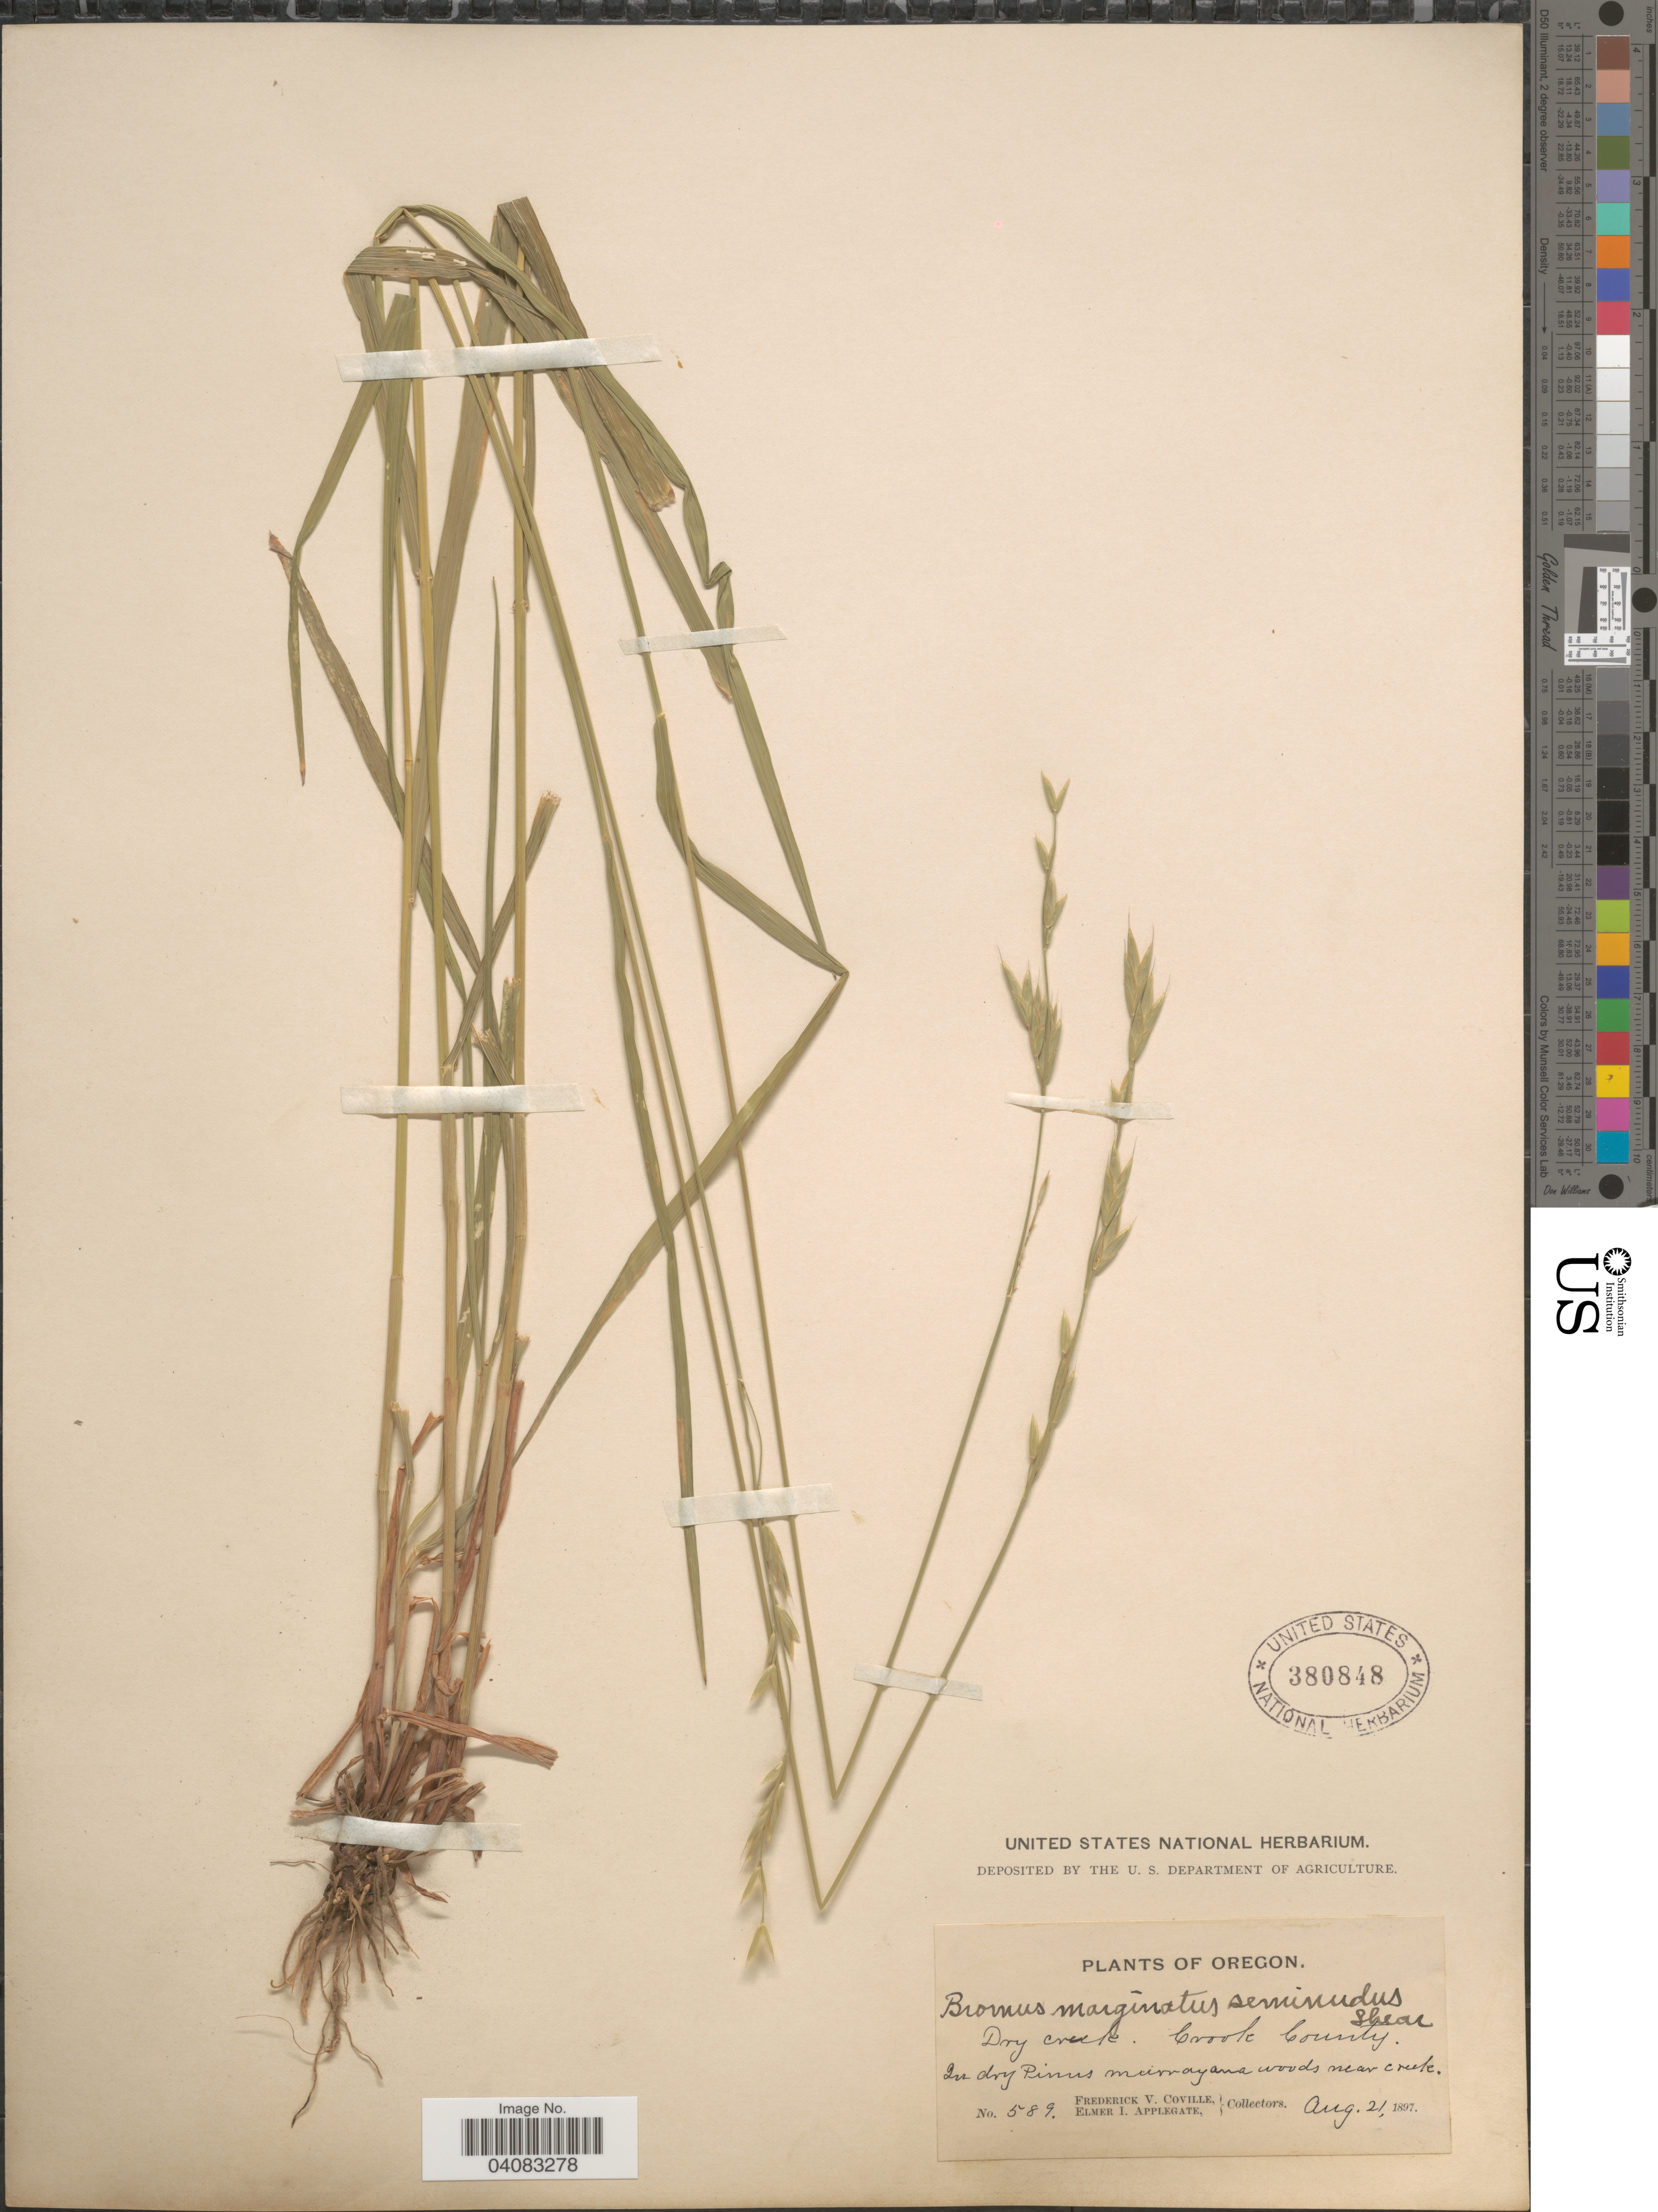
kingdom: Plantae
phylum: Tracheophyta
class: Liliopsida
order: Poales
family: Poaceae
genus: Bromus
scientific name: Bromus marginatus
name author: Nees ex Steud.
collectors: F. V. Coville & E. I. Applegate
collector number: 589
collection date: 1897-08-21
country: United States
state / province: Oregon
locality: Dry creek. Crook County.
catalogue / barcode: US 380848